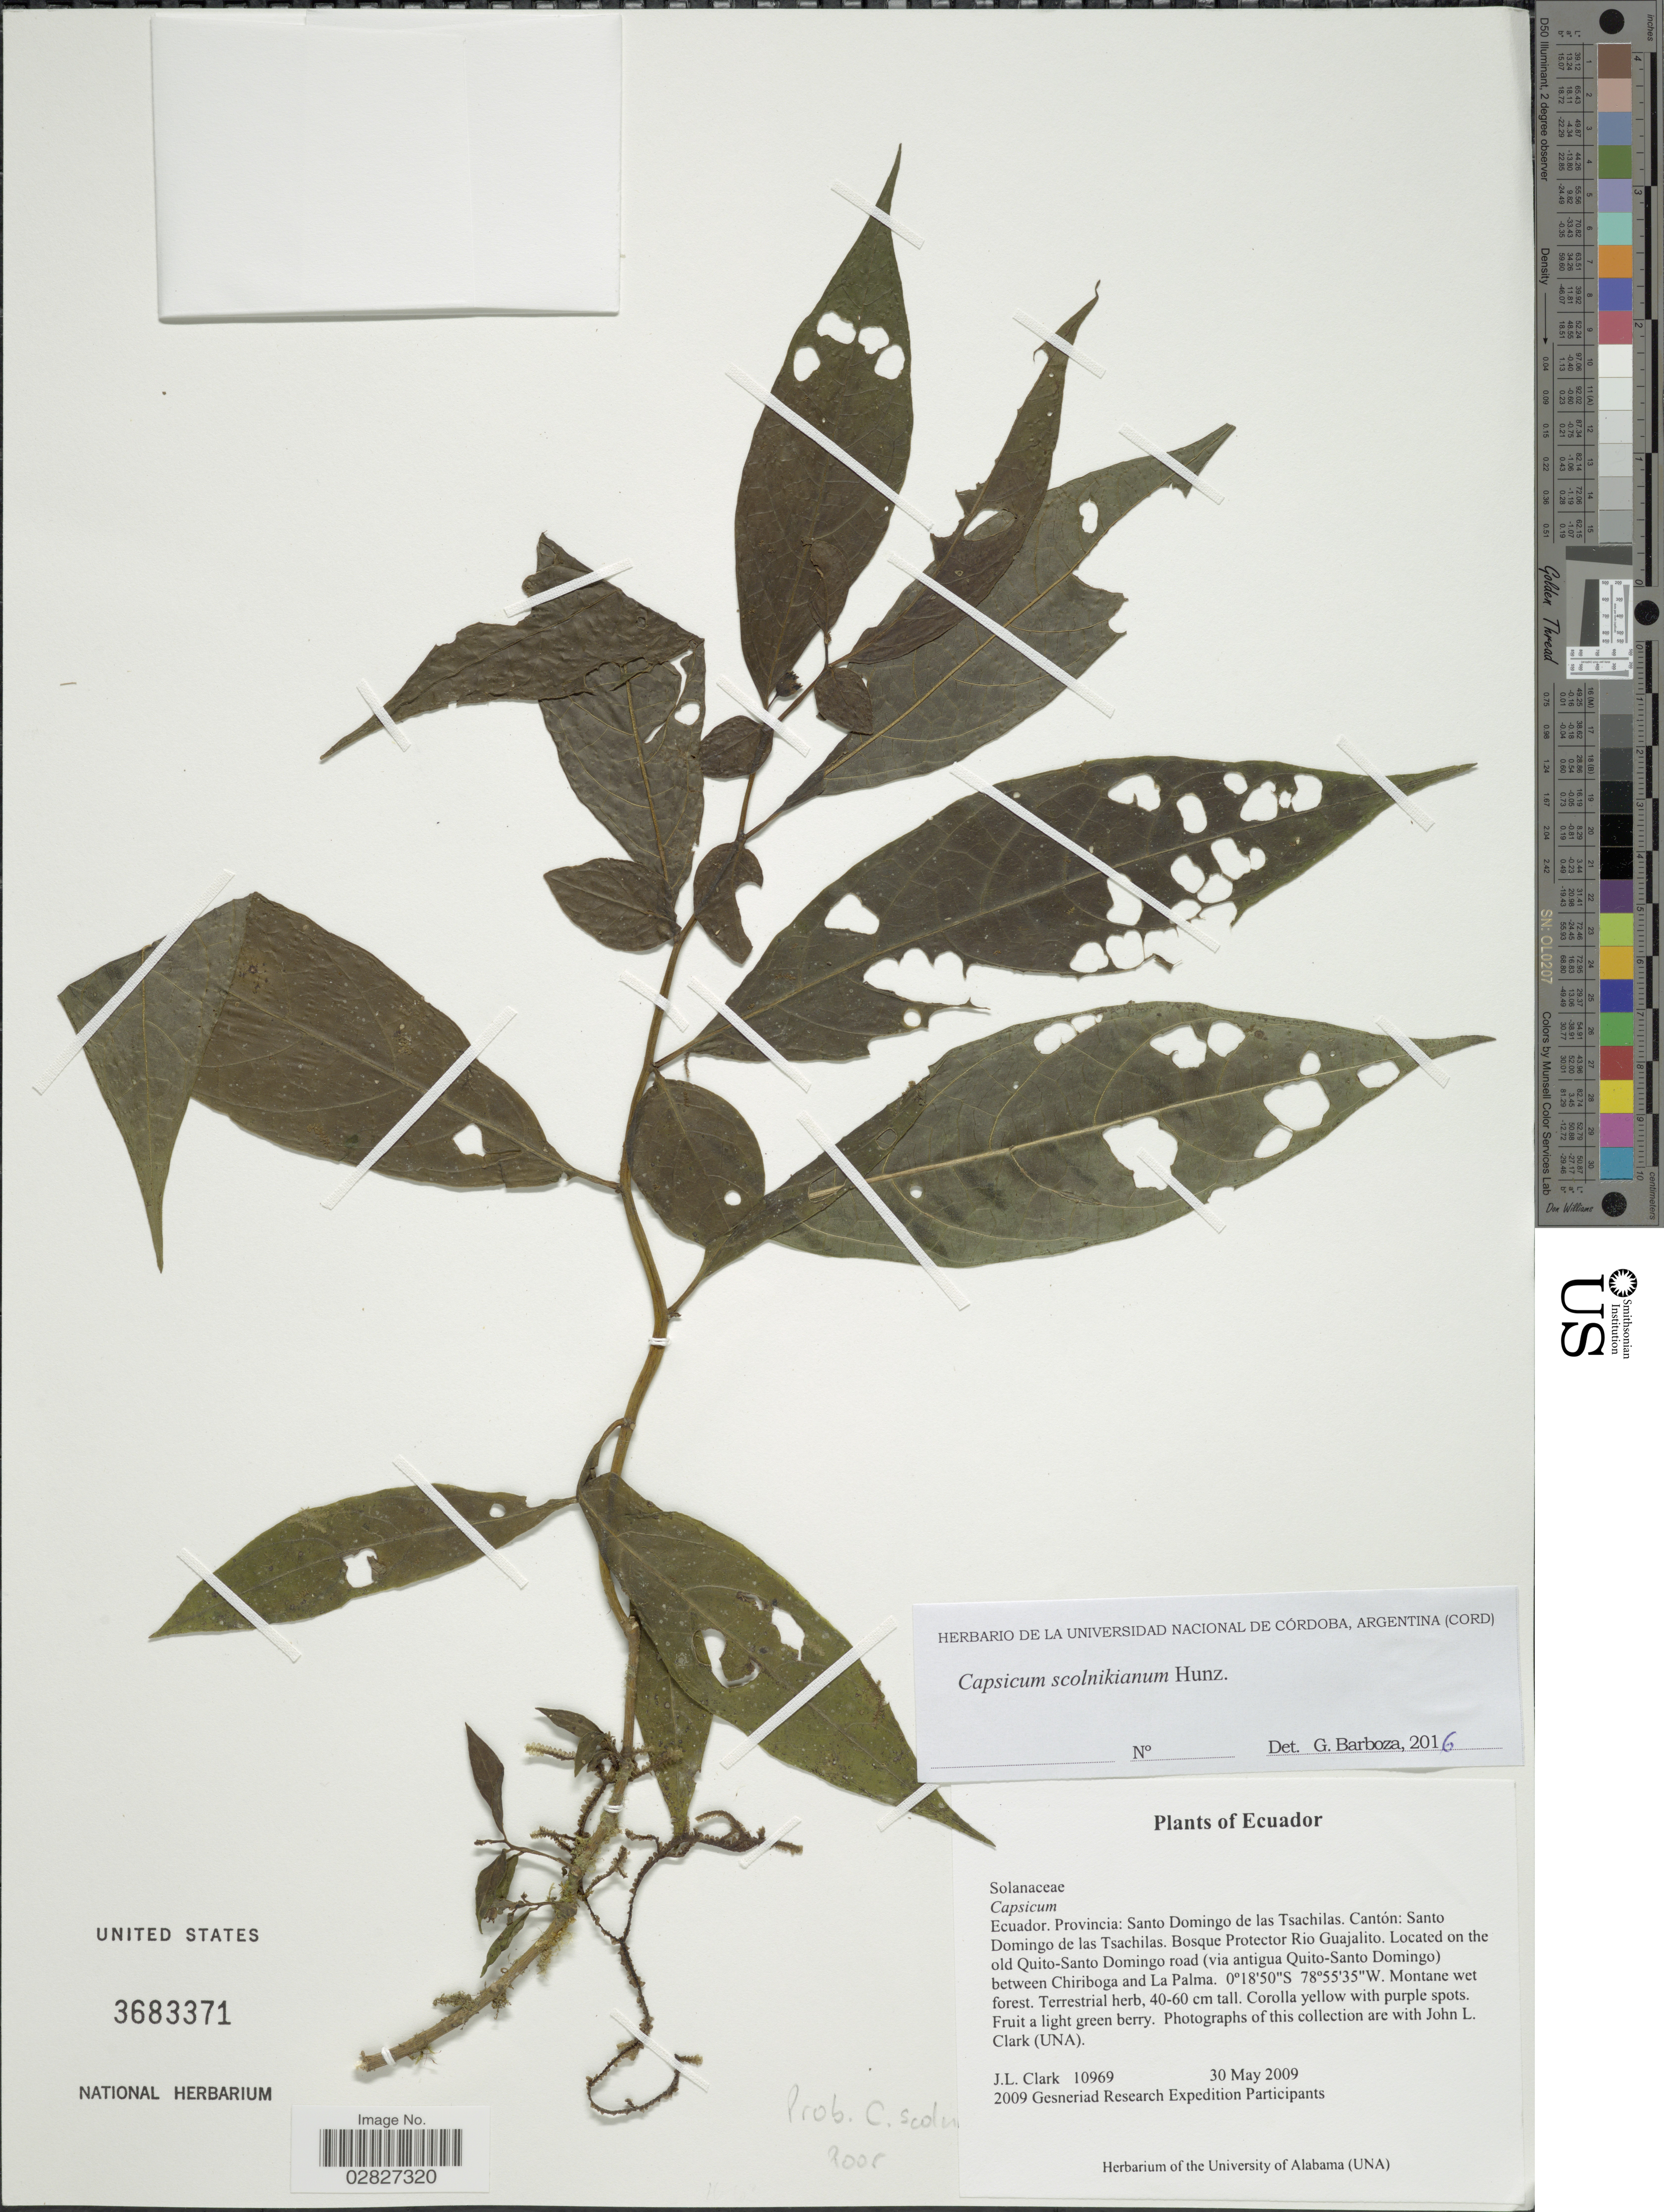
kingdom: Plantae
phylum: Tracheophyta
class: Magnoliopsida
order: Solanales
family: Solanaceae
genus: Capsicum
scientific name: Capsicum scolnikianum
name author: Hunz.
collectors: J. L. Clark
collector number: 10969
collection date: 2009-05-30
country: Ecuador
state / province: Tsáchilas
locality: Provincia: Santo Domingo de las Tsachilas. Cantón: Santo Domingo de las Tsachilas. Bosque Protector Guajalito. Located on the old Quito-Santo Domingo road (via antigua Quito-Santo Domingo) between Chiriboga and La Palma.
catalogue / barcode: US 3683371